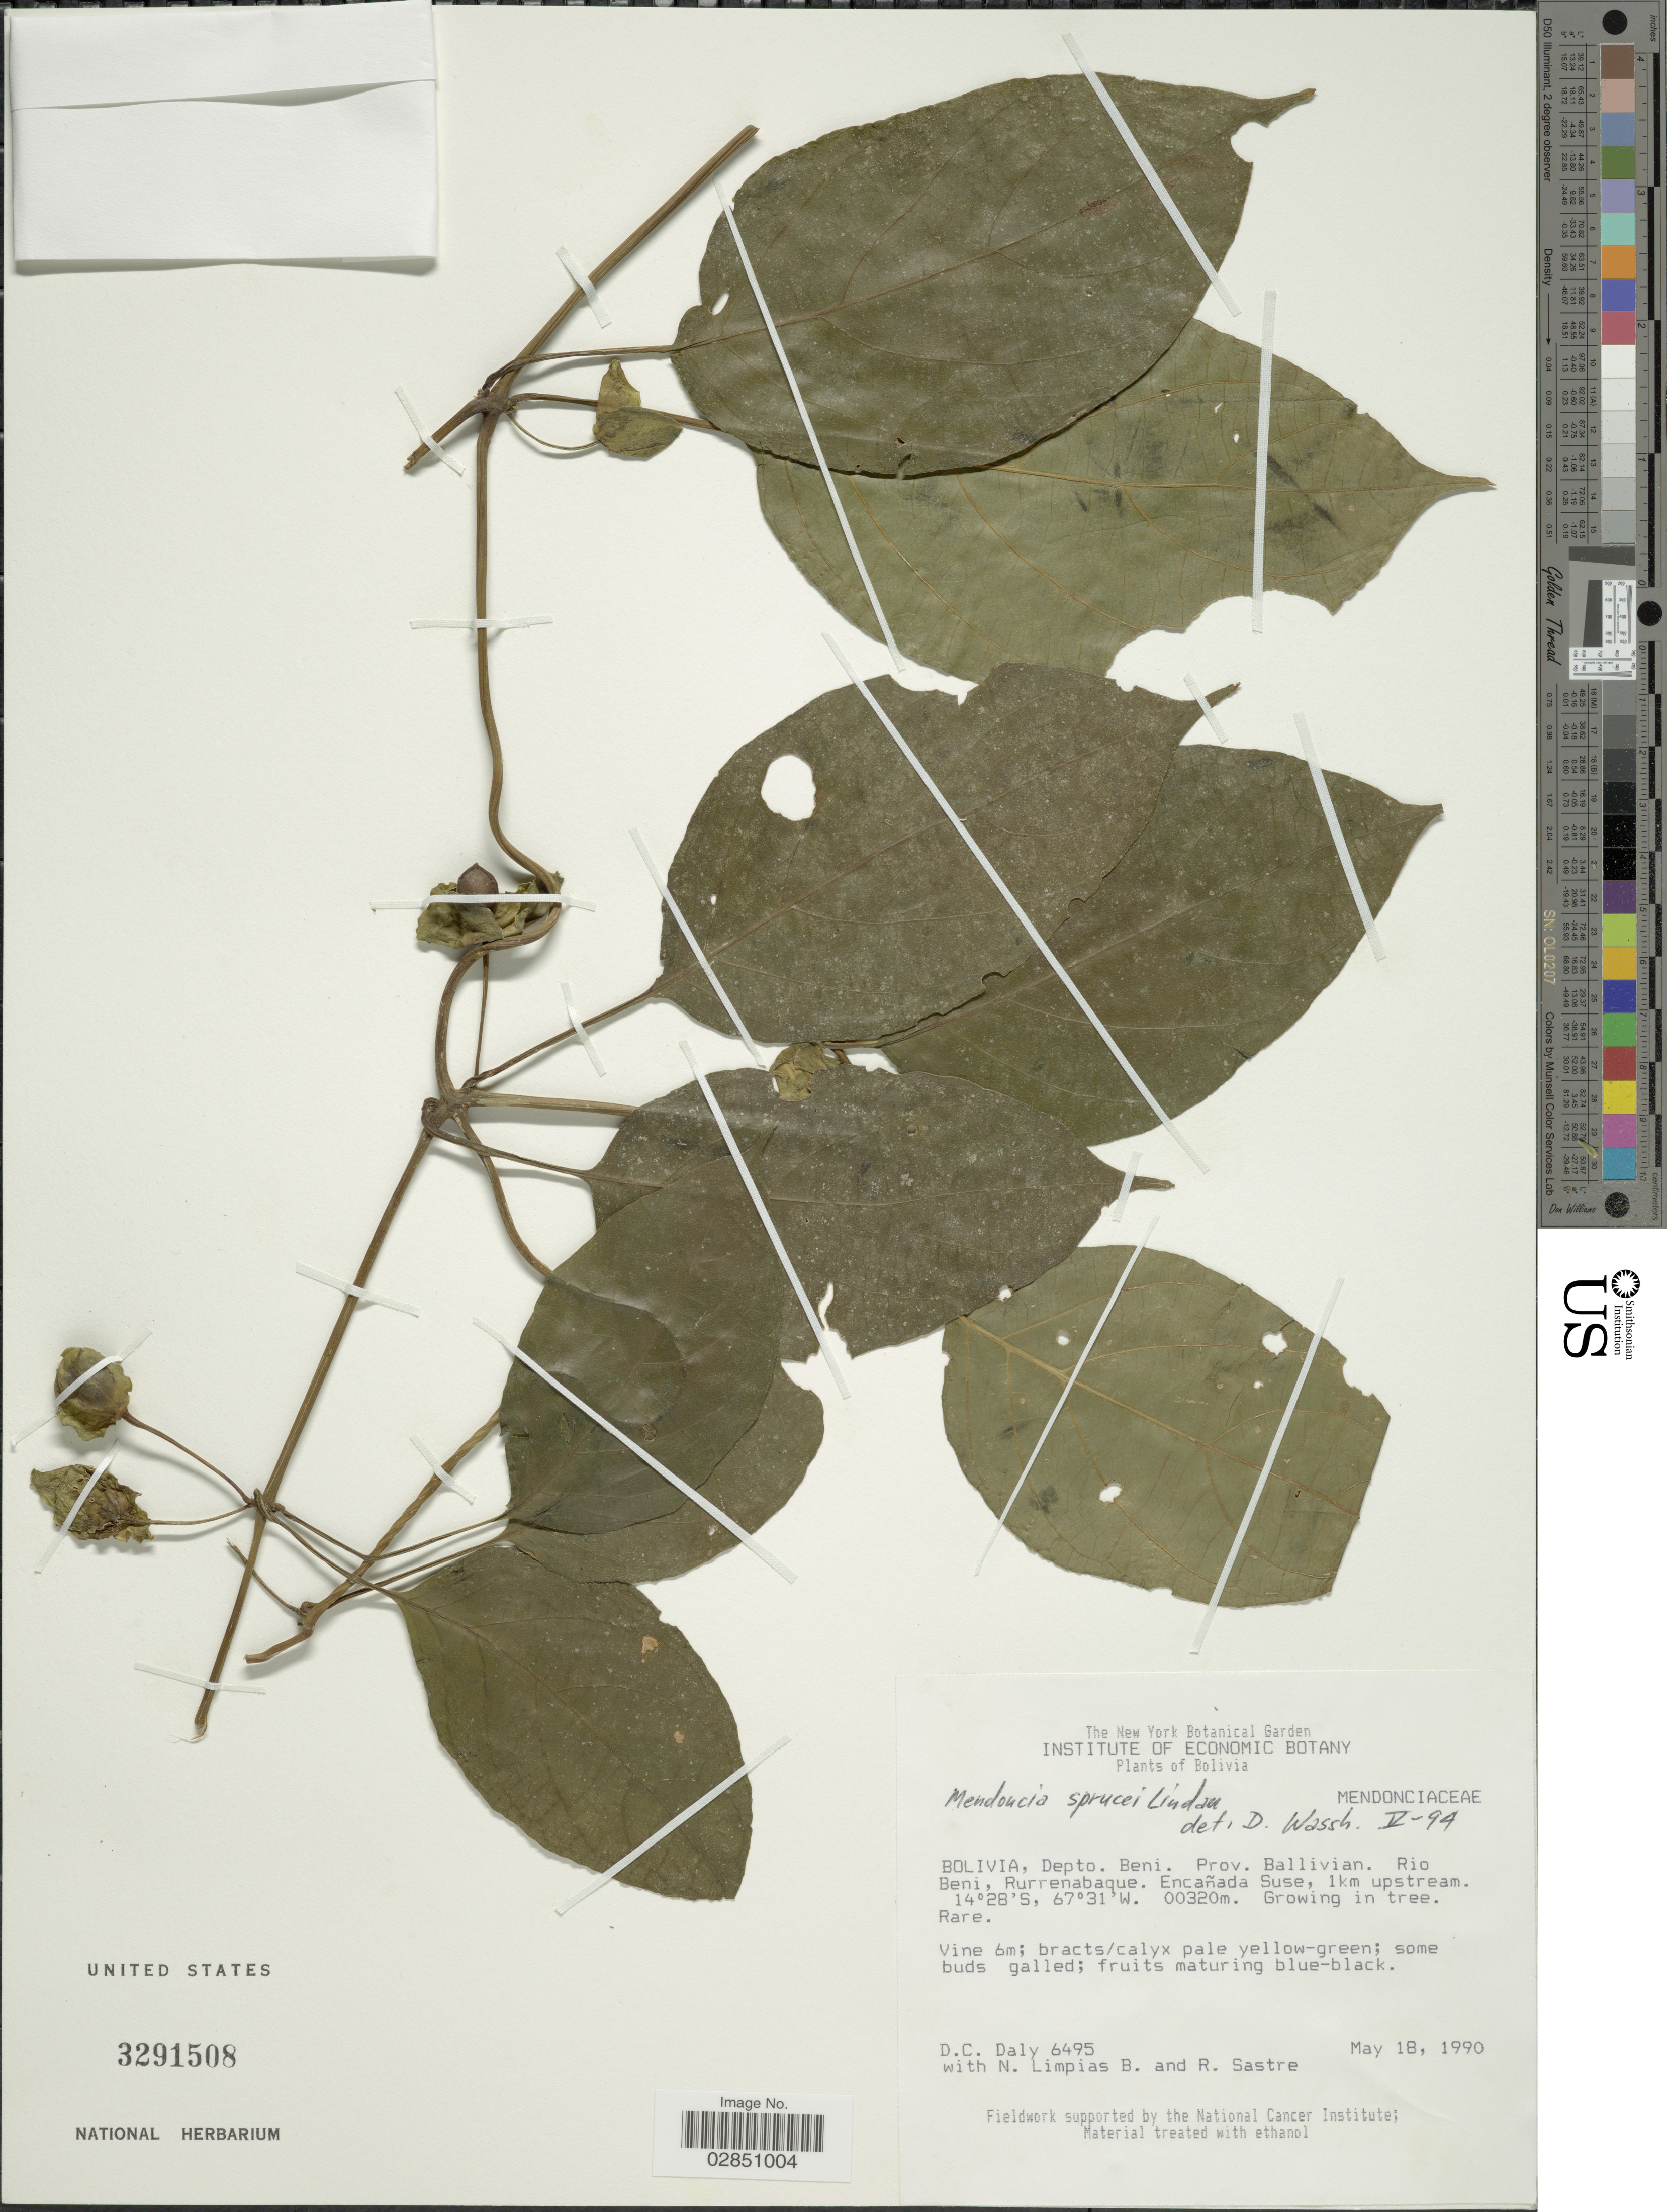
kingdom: Plantae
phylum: Tracheophyta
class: Magnoliopsida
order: Lamiales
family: Acanthaceae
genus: Mendoncia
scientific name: Mendoncia glabra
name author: (Poepp. & Endl.) Nees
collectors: D. C. Daly, N. Limpias B. & R. Sastre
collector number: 6495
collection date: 1990-05-18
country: Bolivia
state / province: Beni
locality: Depto. Beni, Prov. Ballivian, Rio Beni, Rurrenabaque, Encañada Suse, 1km upstream.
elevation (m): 320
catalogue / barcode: US 3291508